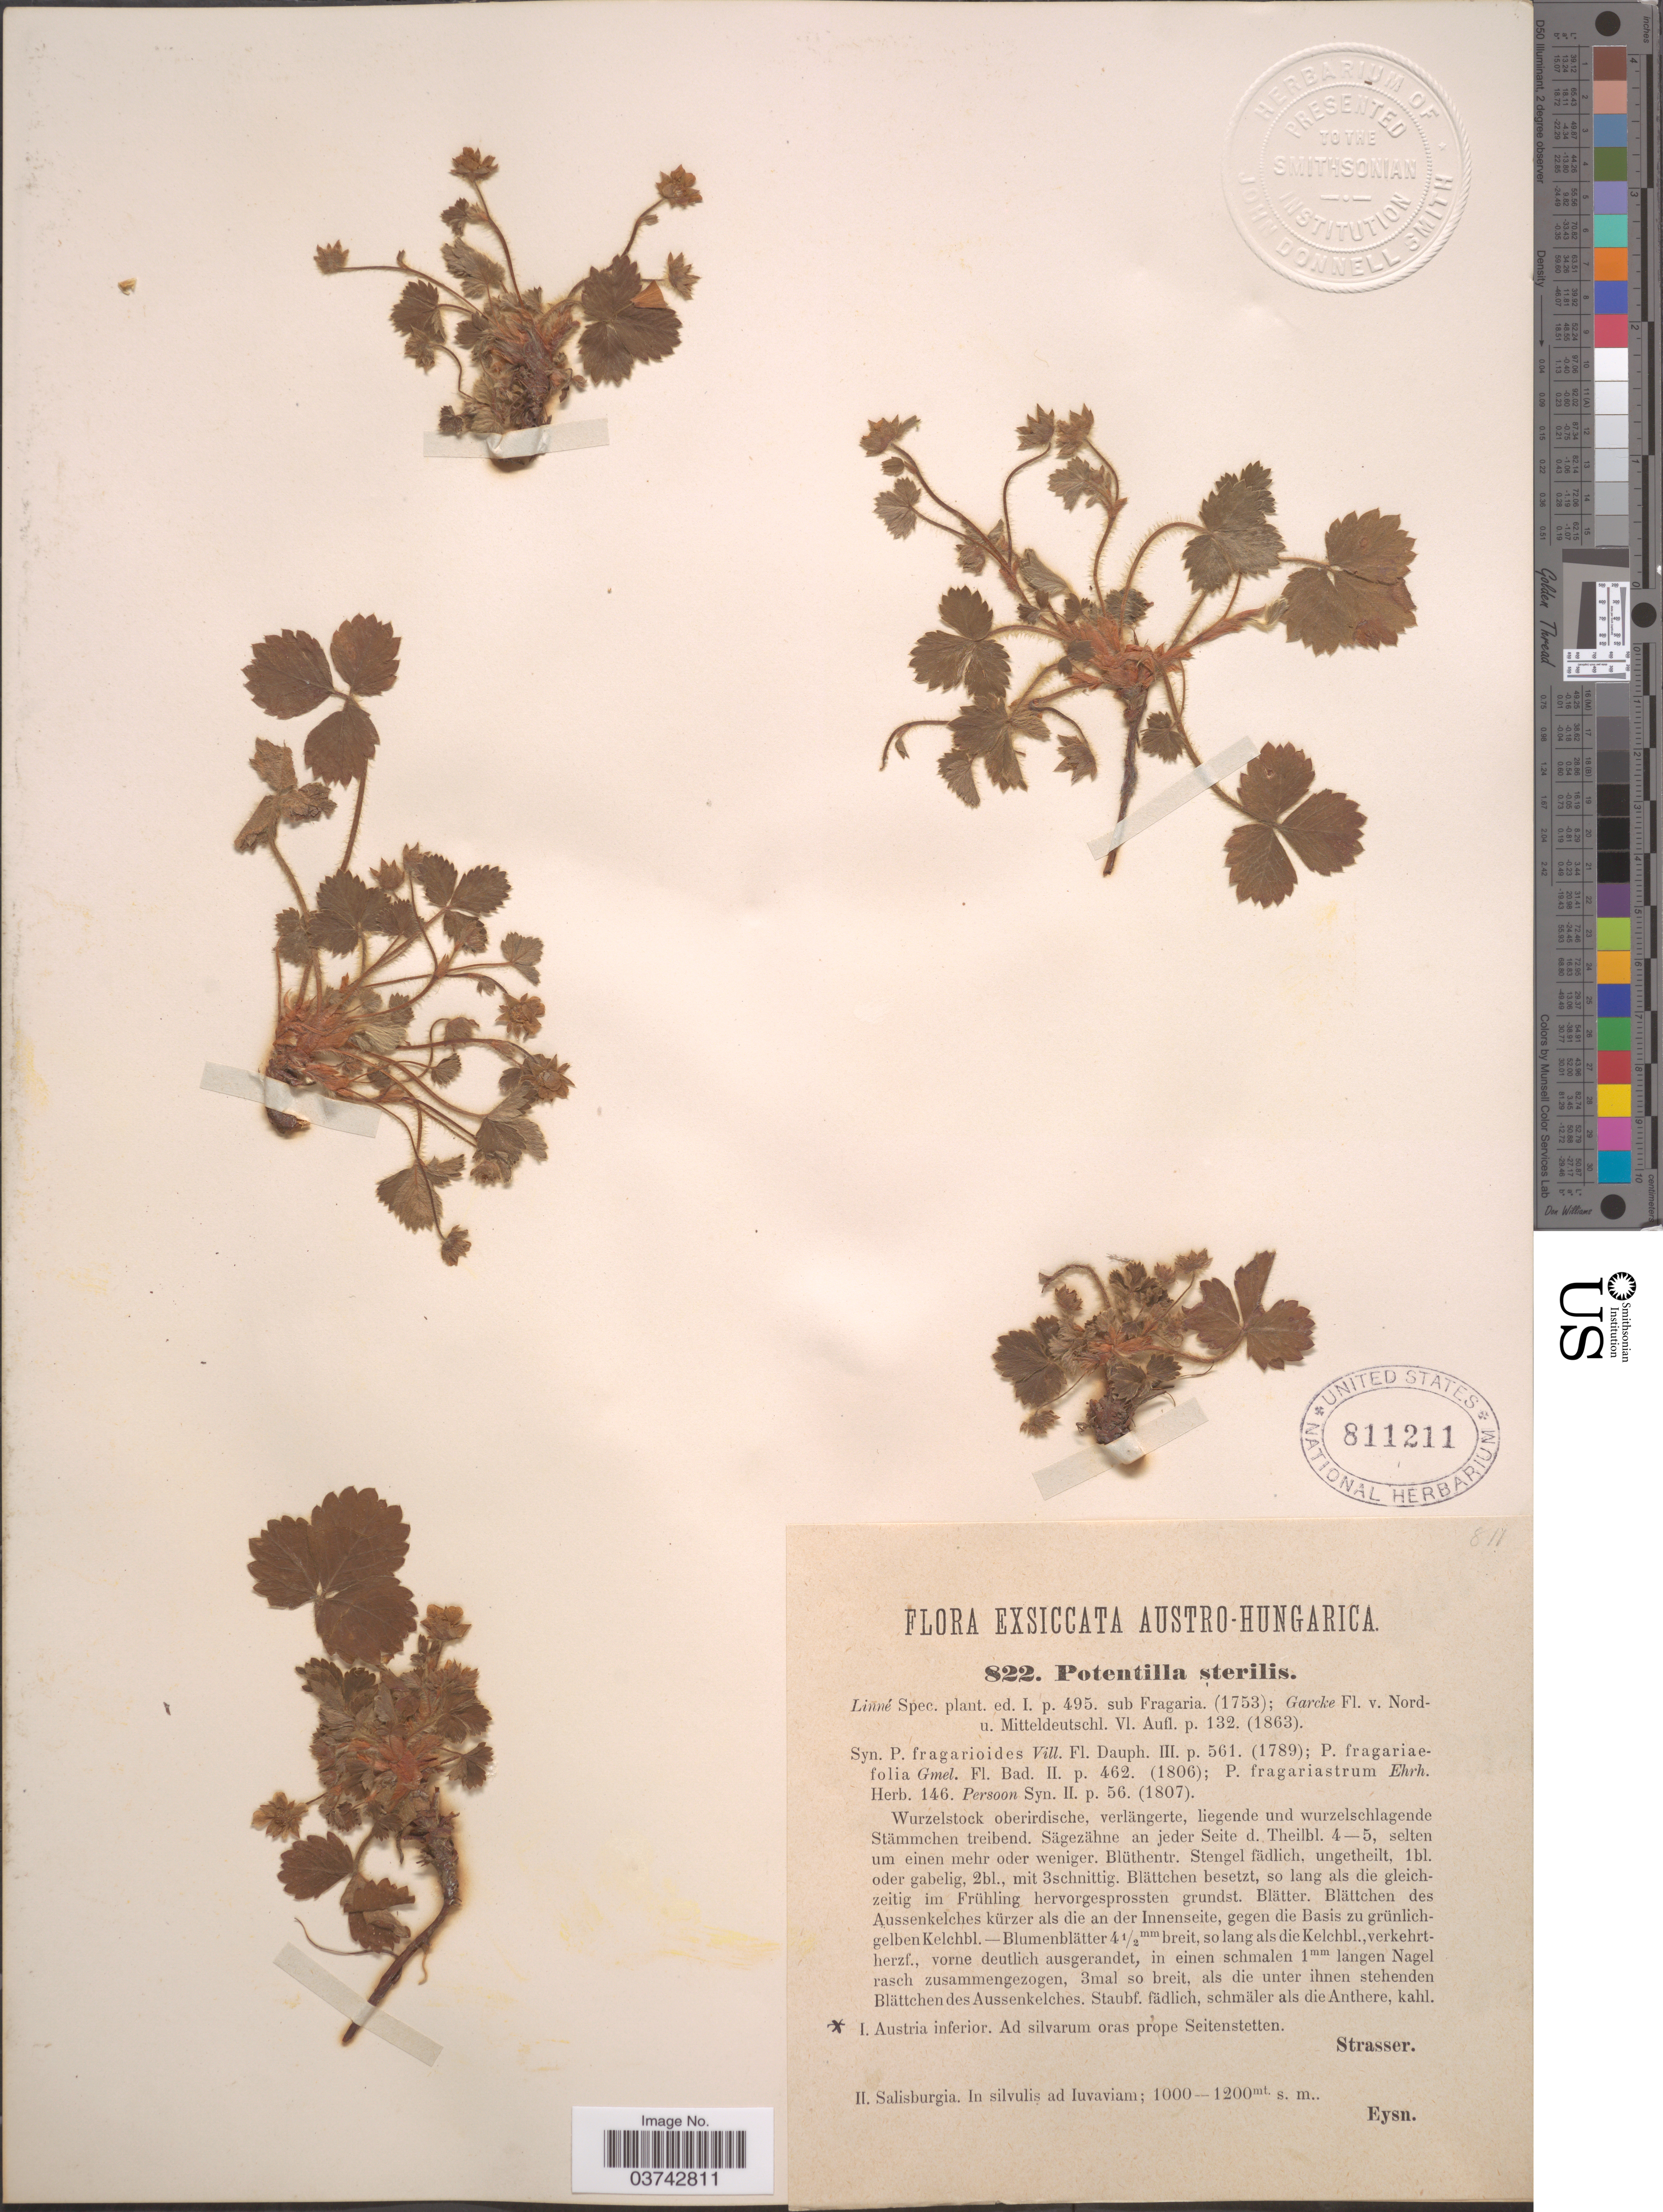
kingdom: Plantae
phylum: Tracheophyta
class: Magnoliopsida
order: Rosales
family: Rosaceae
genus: Potentilla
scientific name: Potentilla sterilis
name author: (L.) Garcke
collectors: -. Strasser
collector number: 822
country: Austria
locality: Austria inferior. Ad silvarum oras prope Seitenstetten.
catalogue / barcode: US 811211